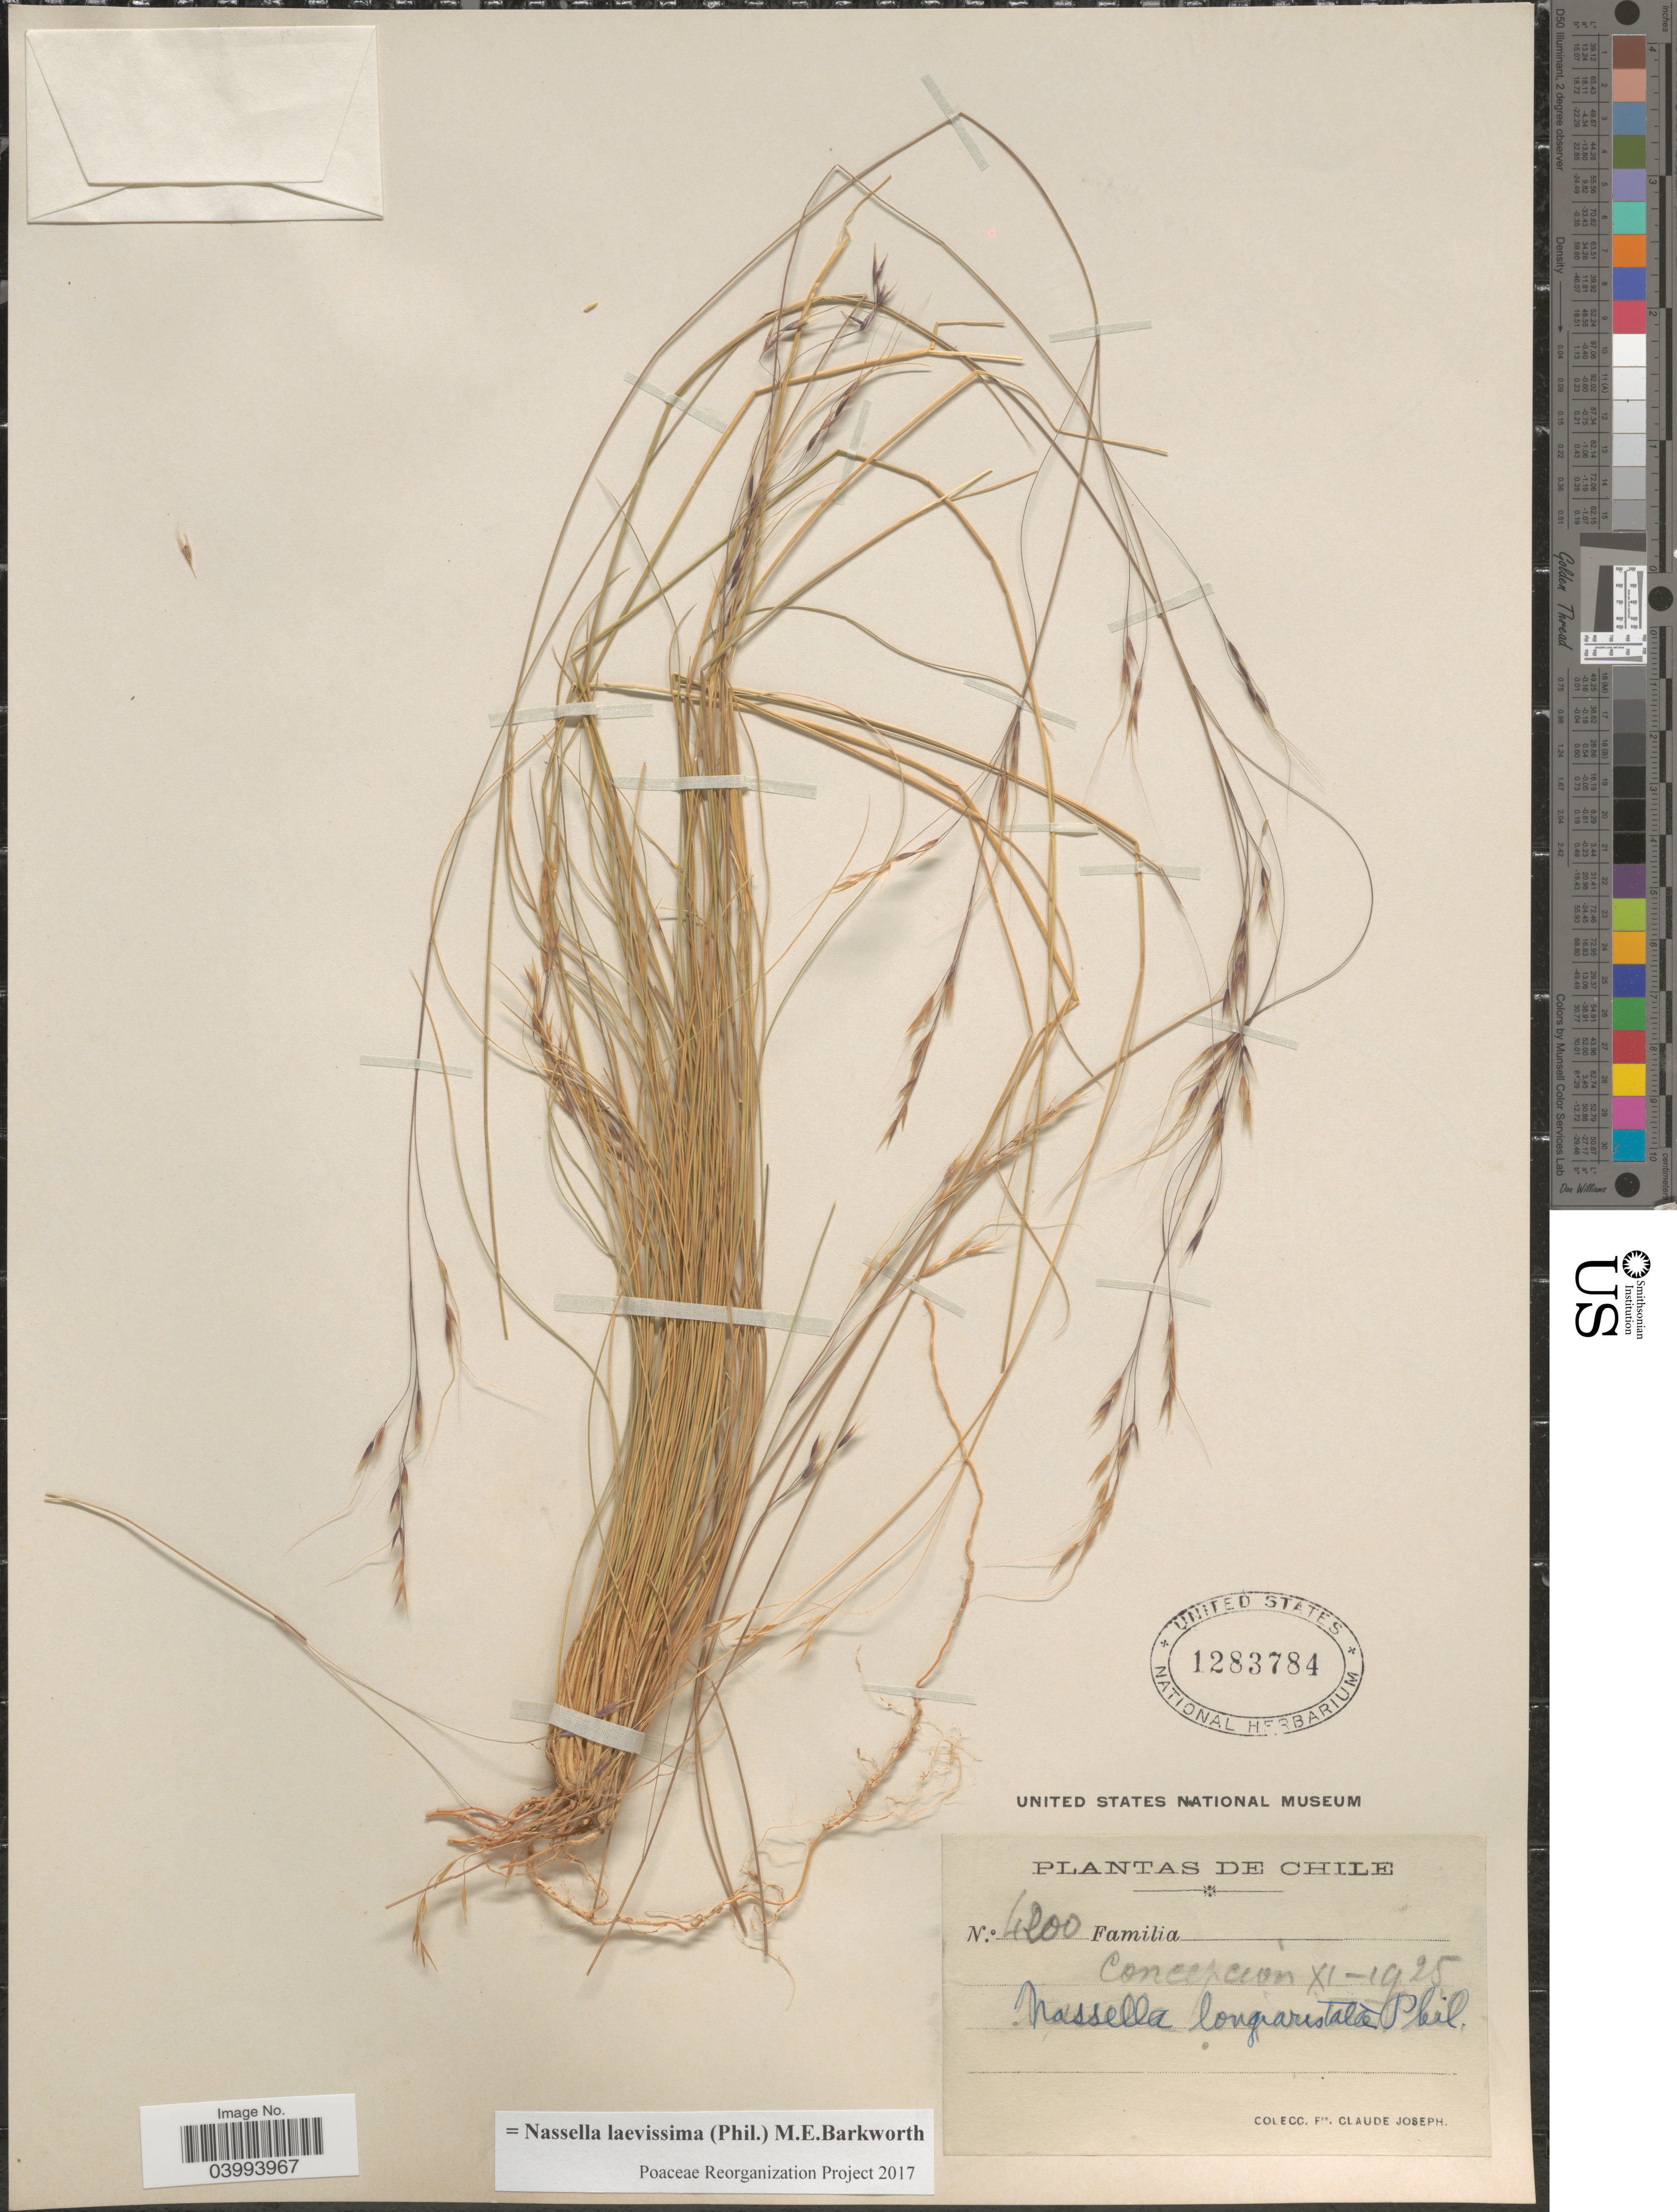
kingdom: Plantae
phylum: Tracheophyta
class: Liliopsida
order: Poales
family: Poaceae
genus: Nassella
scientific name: Nassella laevissima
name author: (Phil.) Barkworth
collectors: Bro. Claude-Joseph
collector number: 4200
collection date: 1925-11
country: Chile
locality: Concepcion.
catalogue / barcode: US 1283784